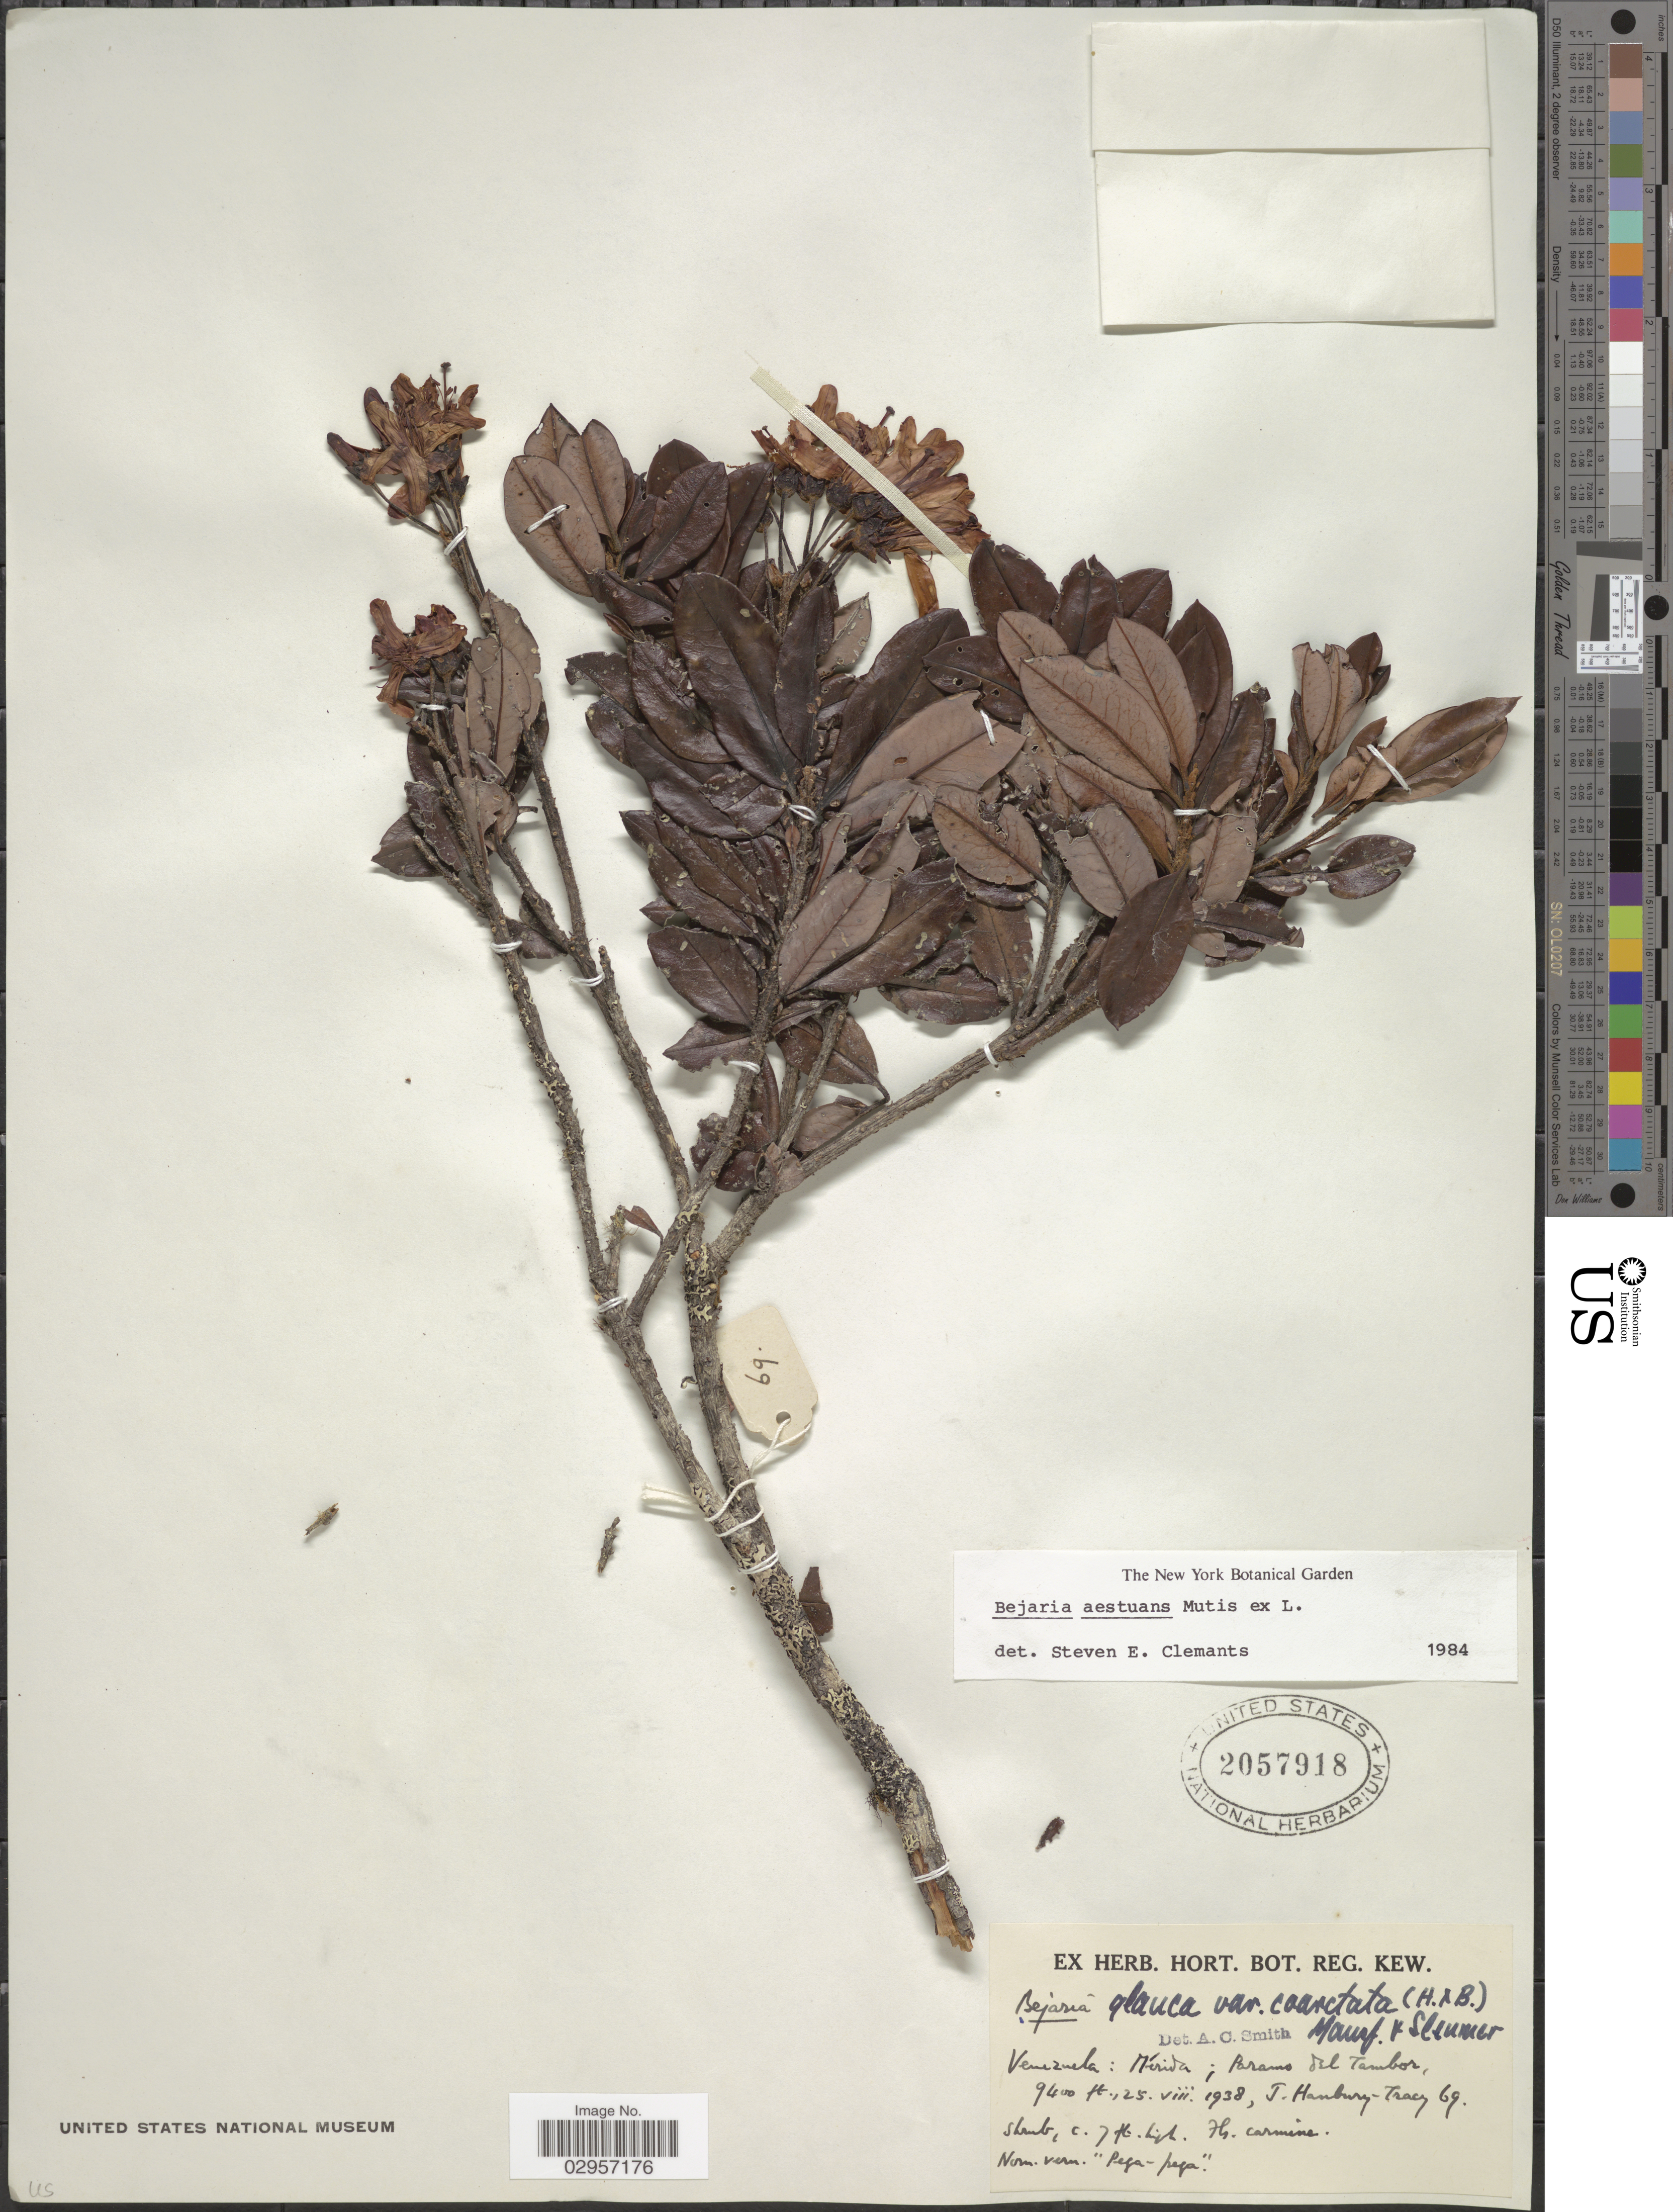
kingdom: Plantae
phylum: Tracheophyta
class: Magnoliopsida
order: Ericales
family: Ericaceae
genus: Befaria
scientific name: Befaria aestuans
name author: Mutis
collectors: J. Hanbury-Tracy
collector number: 69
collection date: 1938-08-25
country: Venezuela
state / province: Mérida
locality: Mérida; Paramo del Tambor.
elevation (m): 2865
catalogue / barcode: US 2057918